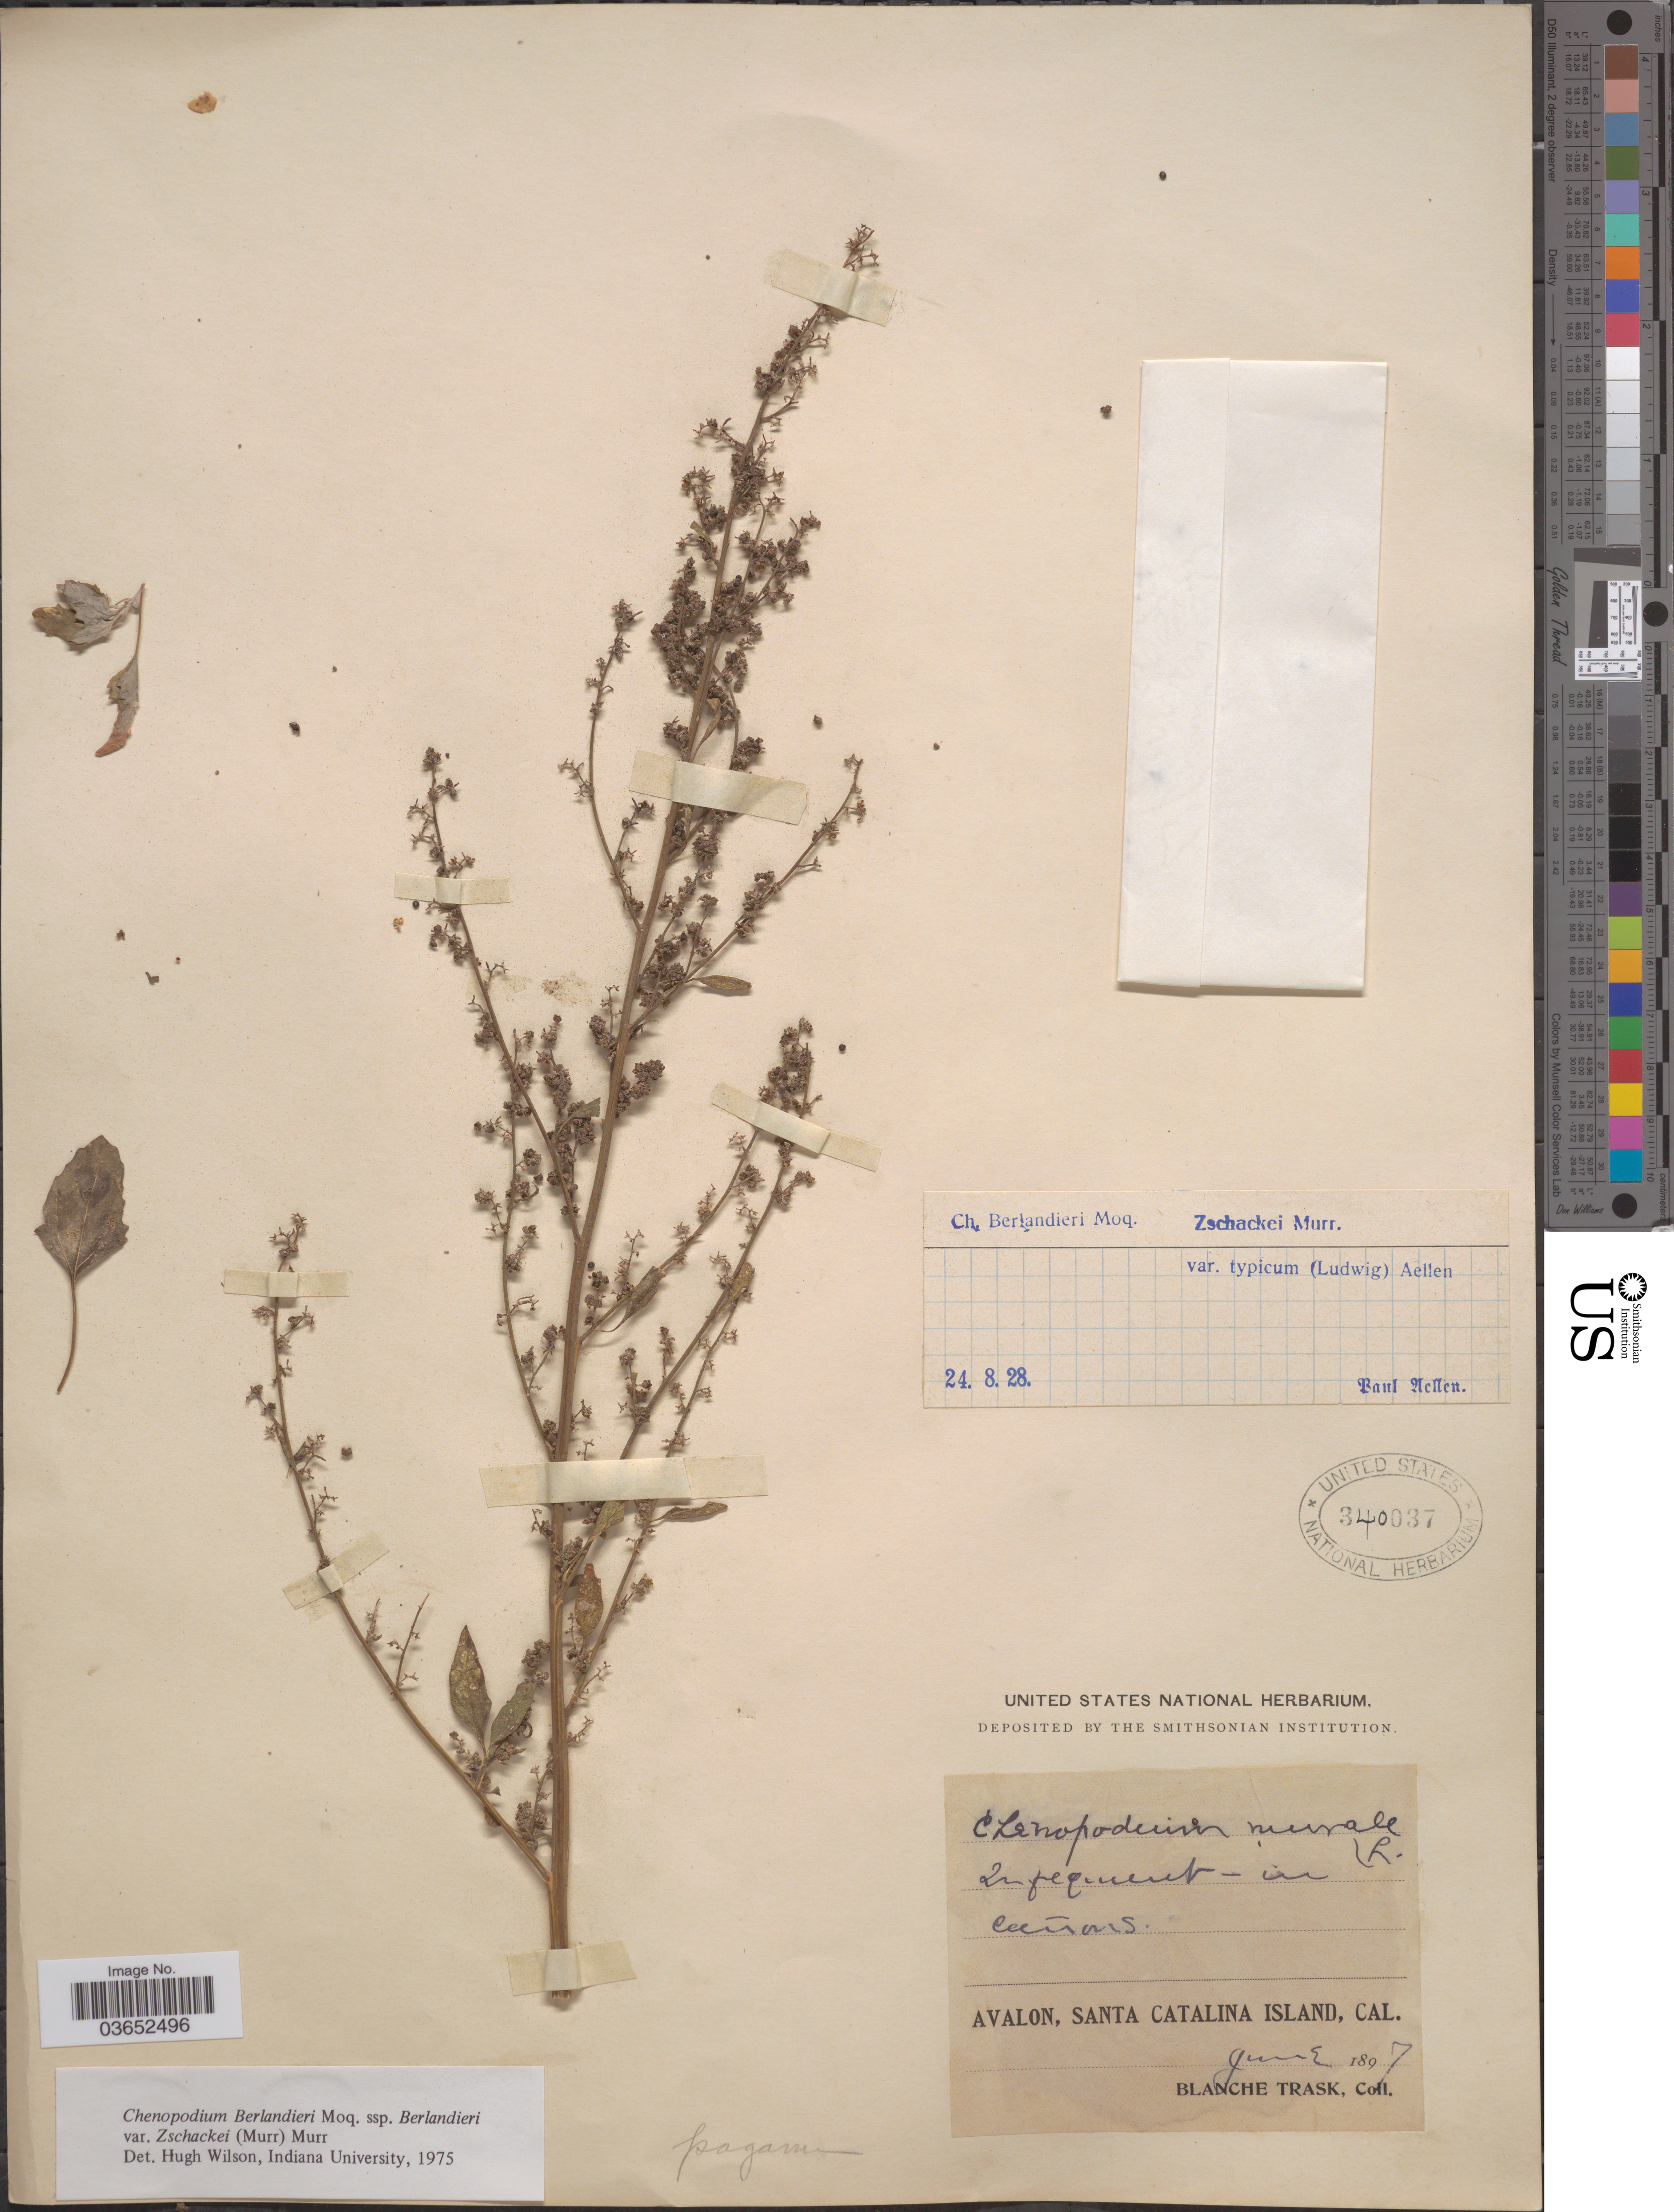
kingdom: Plantae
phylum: Tracheophyta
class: Magnoliopsida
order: Caryophyllales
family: Amaranthaceae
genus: Chenopodium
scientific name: Chenopodium berlandieri var. typicum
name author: A. Ludw. ex Graebn.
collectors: B. Trask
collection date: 1897-06-02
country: United States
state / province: California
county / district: Los Angeles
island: Santa Catalina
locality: Cañons. Avalon, Santa Catalina Island.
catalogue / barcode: US 340037